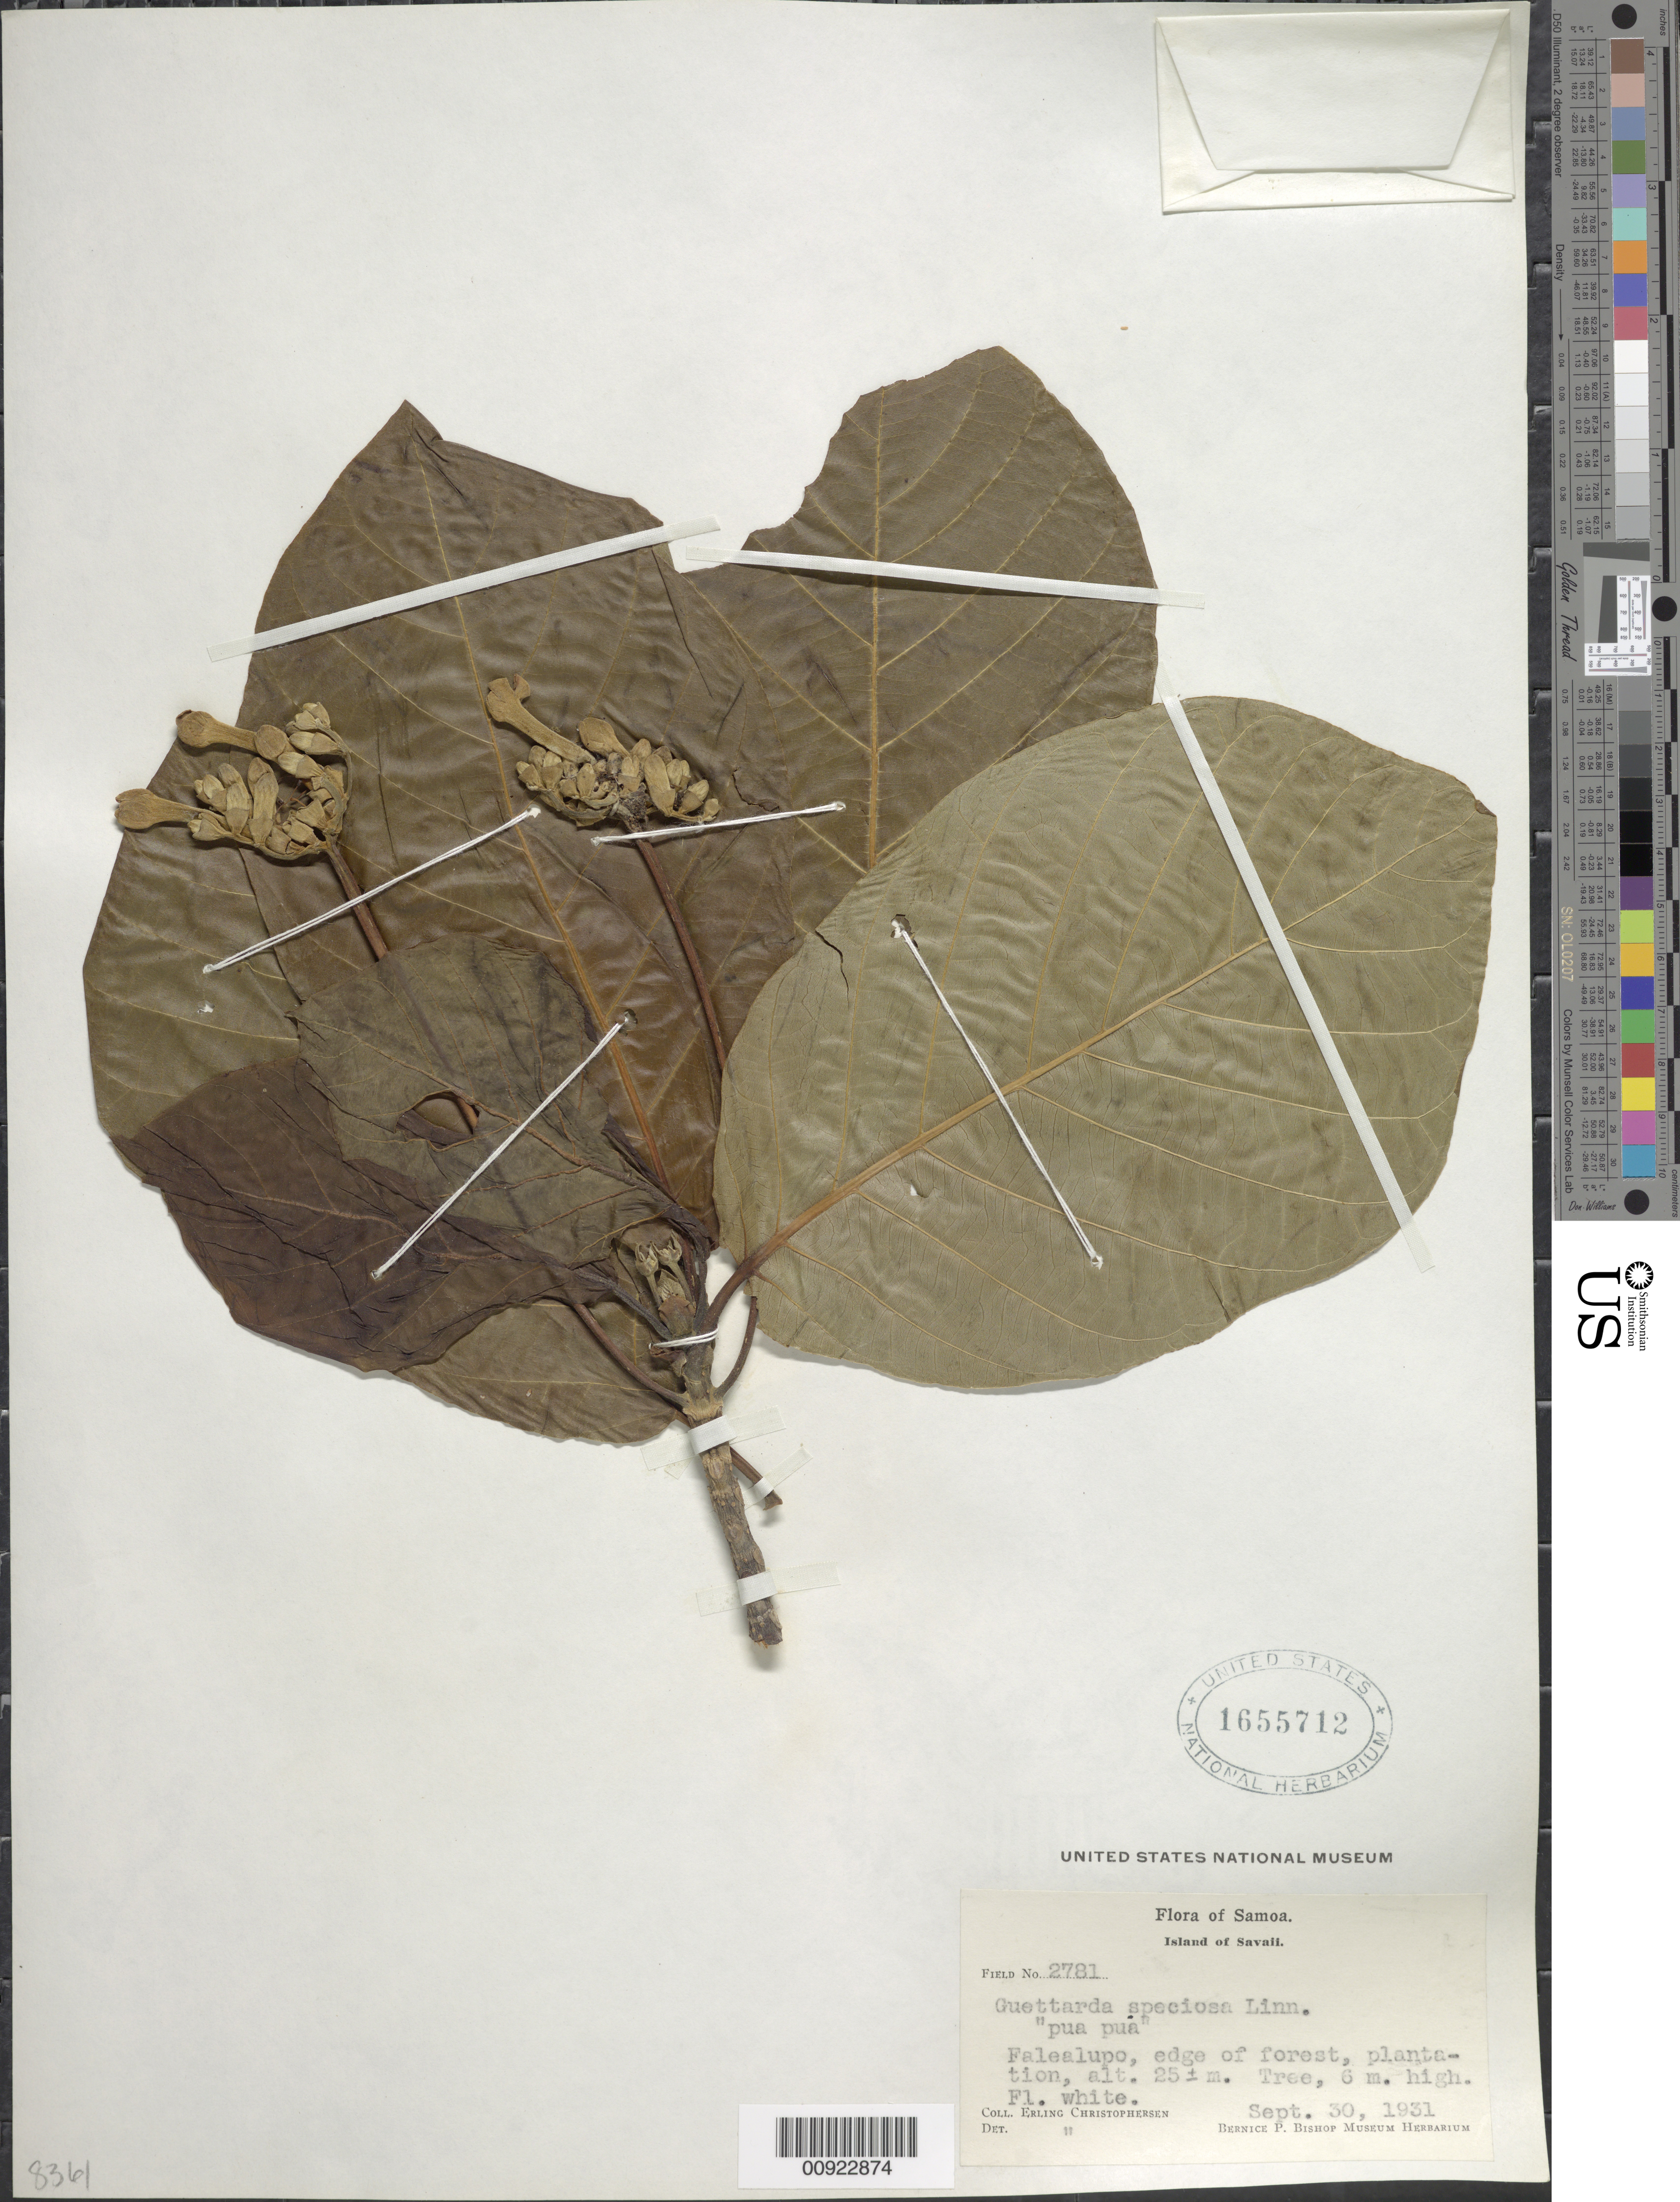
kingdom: Plantae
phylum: Tracheophyta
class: Magnoliopsida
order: Gentianales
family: Rubiaceae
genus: Guettarda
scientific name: Guettarda speciosa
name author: L.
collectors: E. Christophersen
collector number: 2781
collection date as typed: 30 Sep 1931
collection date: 1931-09-30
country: Samoa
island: Savai'i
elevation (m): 25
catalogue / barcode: US 1655712